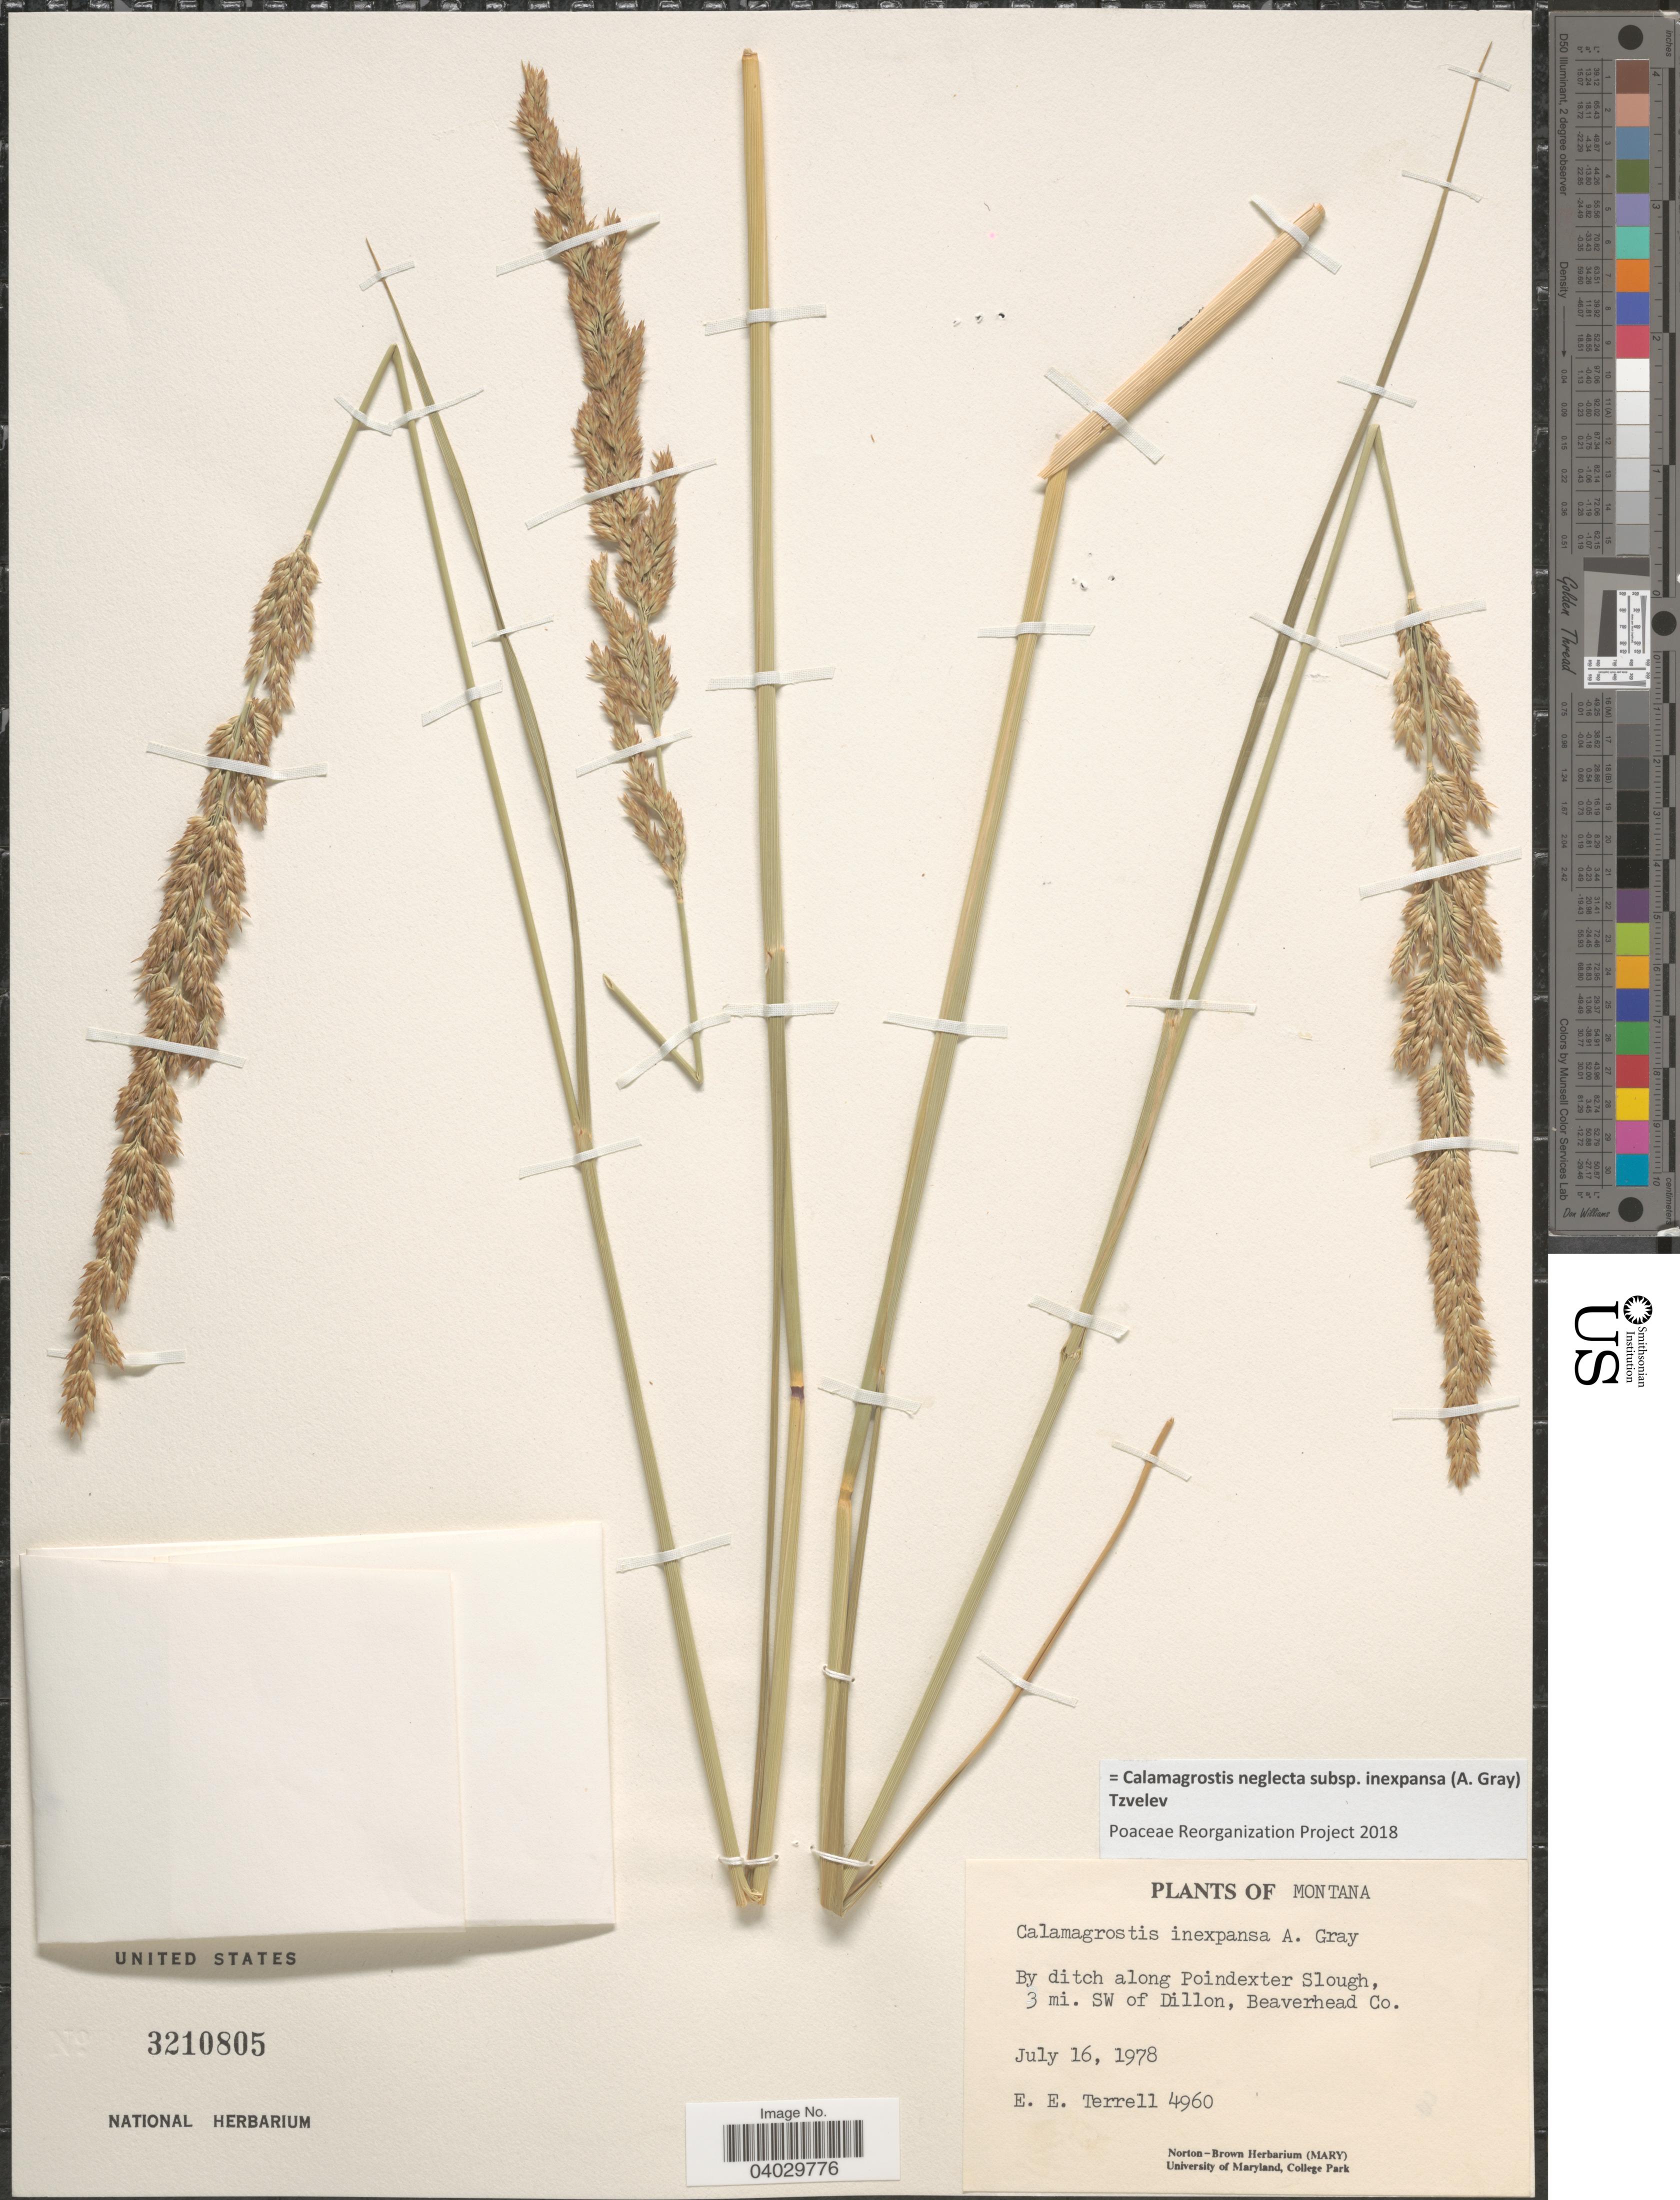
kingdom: Plantae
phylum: Tracheophyta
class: Liliopsida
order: Poales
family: Poaceae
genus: Calamagrostis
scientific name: Calamagrostis neglecta subsp. inexpansa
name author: (A. Gray) Tzvelev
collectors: E. E. Terrell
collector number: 4960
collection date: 1978-07-16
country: United States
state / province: Montana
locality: By ditch along Poindexter Slough, 3 mi. SW of Dillon, Beaverhead Co.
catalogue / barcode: US 3210805